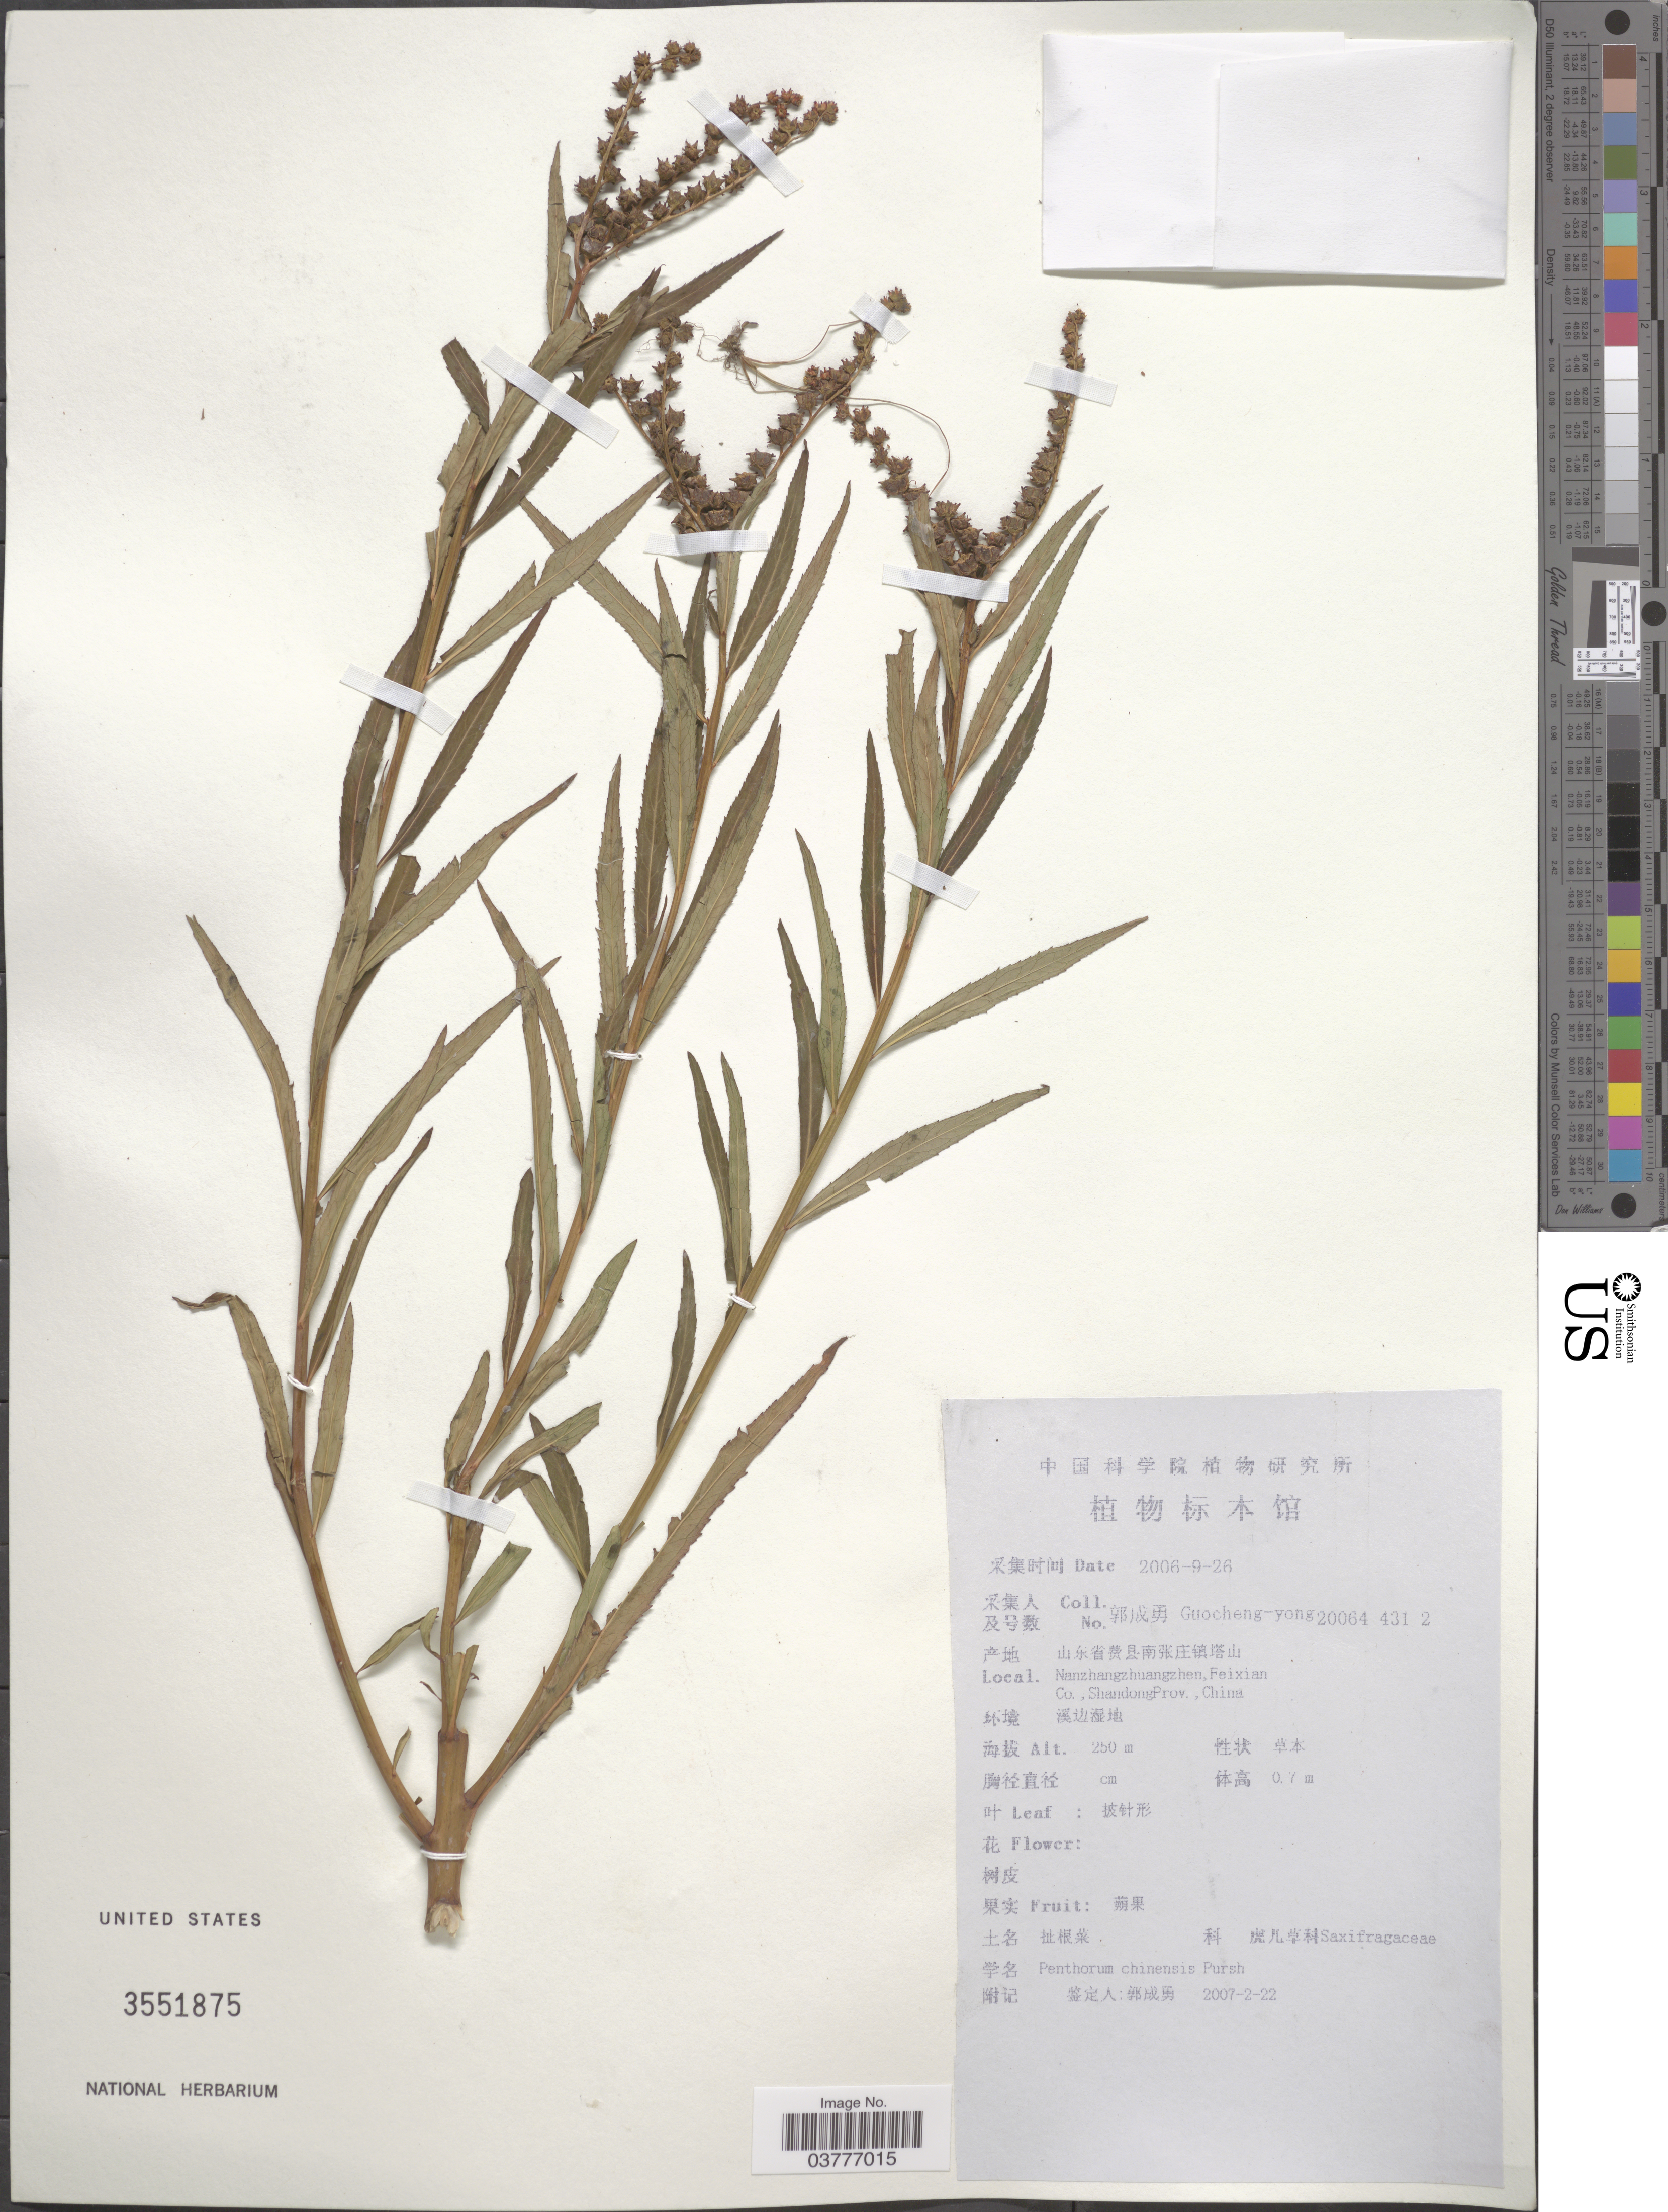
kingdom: Plantae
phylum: Tracheophyta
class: Magnoliopsida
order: Saxifragales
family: Penthoraceae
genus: Penthorum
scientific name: Penthorum chinense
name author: Pursh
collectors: Guo cheng-yong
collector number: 20064 431 2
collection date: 2006-09-26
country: China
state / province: Shandong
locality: Nanzhangzhuangzhen, Feixian Co.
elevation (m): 250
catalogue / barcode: US 3551875